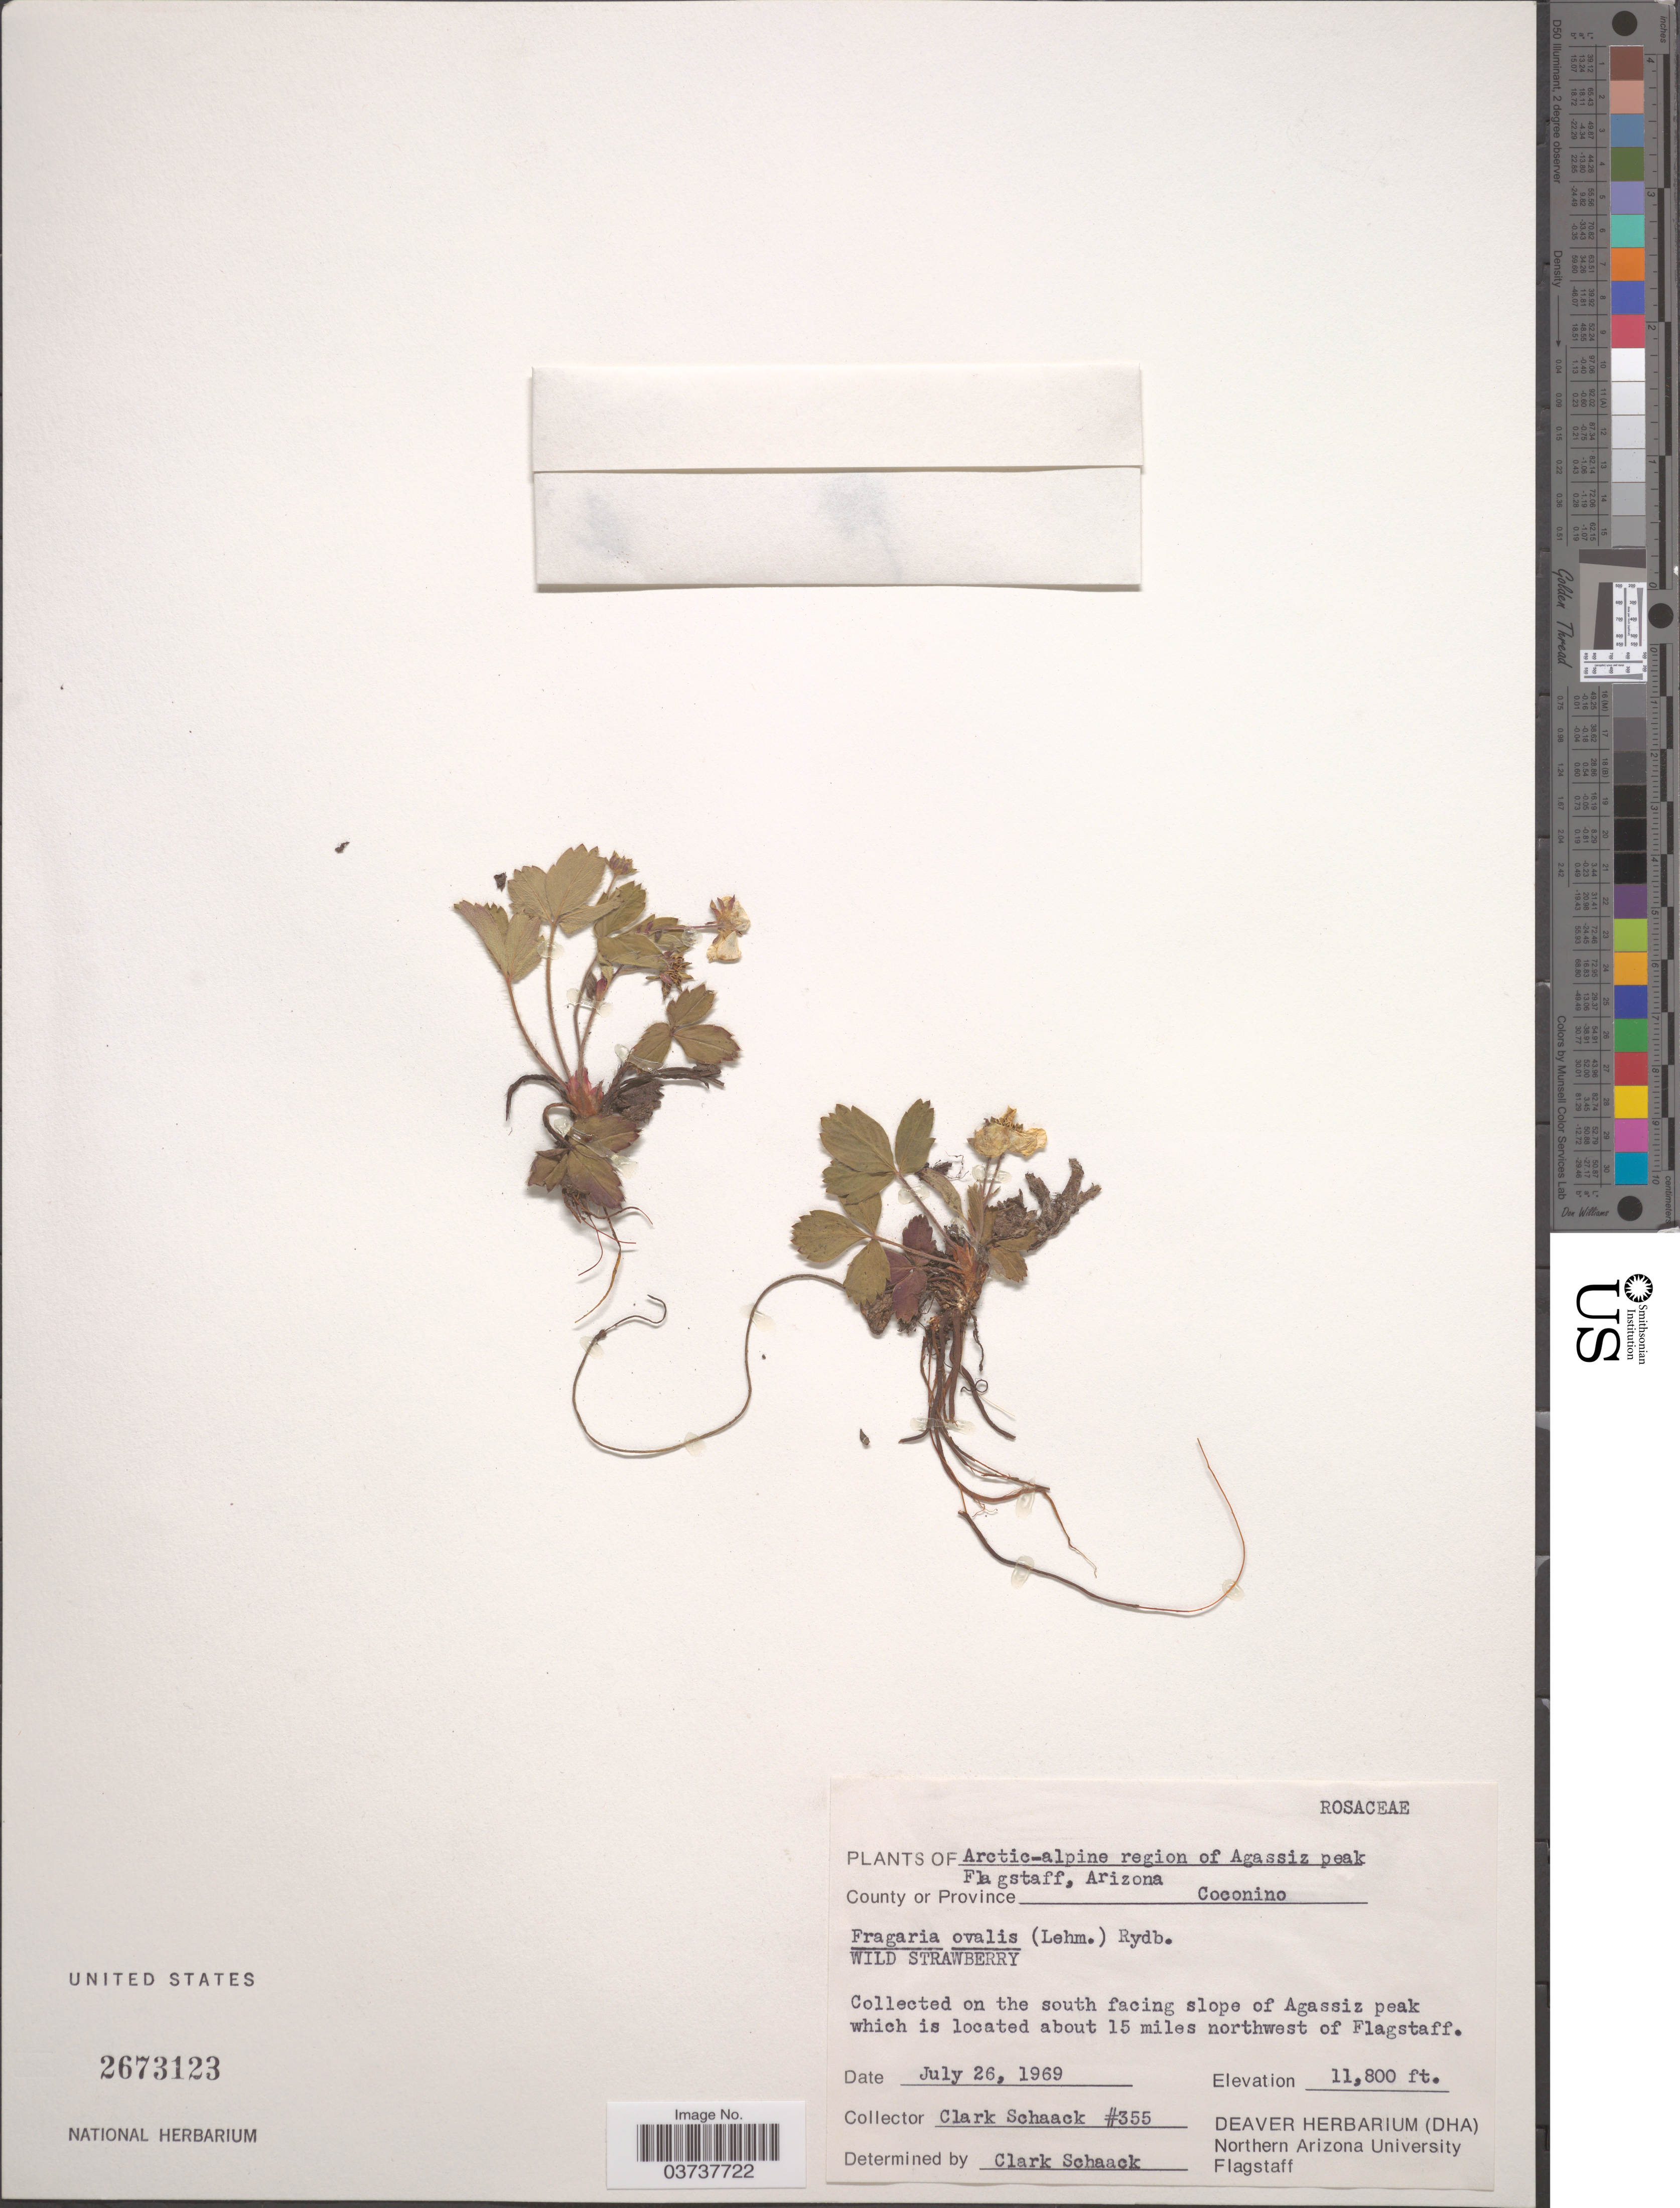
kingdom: Plantae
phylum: Tracheophyta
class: Magnoliopsida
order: Rosales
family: Rosaceae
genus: Fragaria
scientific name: Fragaria virginiana subsp. glauca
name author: (S. Watson) Staudt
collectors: C. G. Schaack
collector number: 355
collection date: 1969-07-26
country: United States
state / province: Arizona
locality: Arctic-alpine region of Agassiz peak Flagstaff. County or Province Coconino. On the south facing slope of Agassiz peak which is located about 15 miles northwest of Flagstaff.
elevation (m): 3597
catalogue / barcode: US 2673123